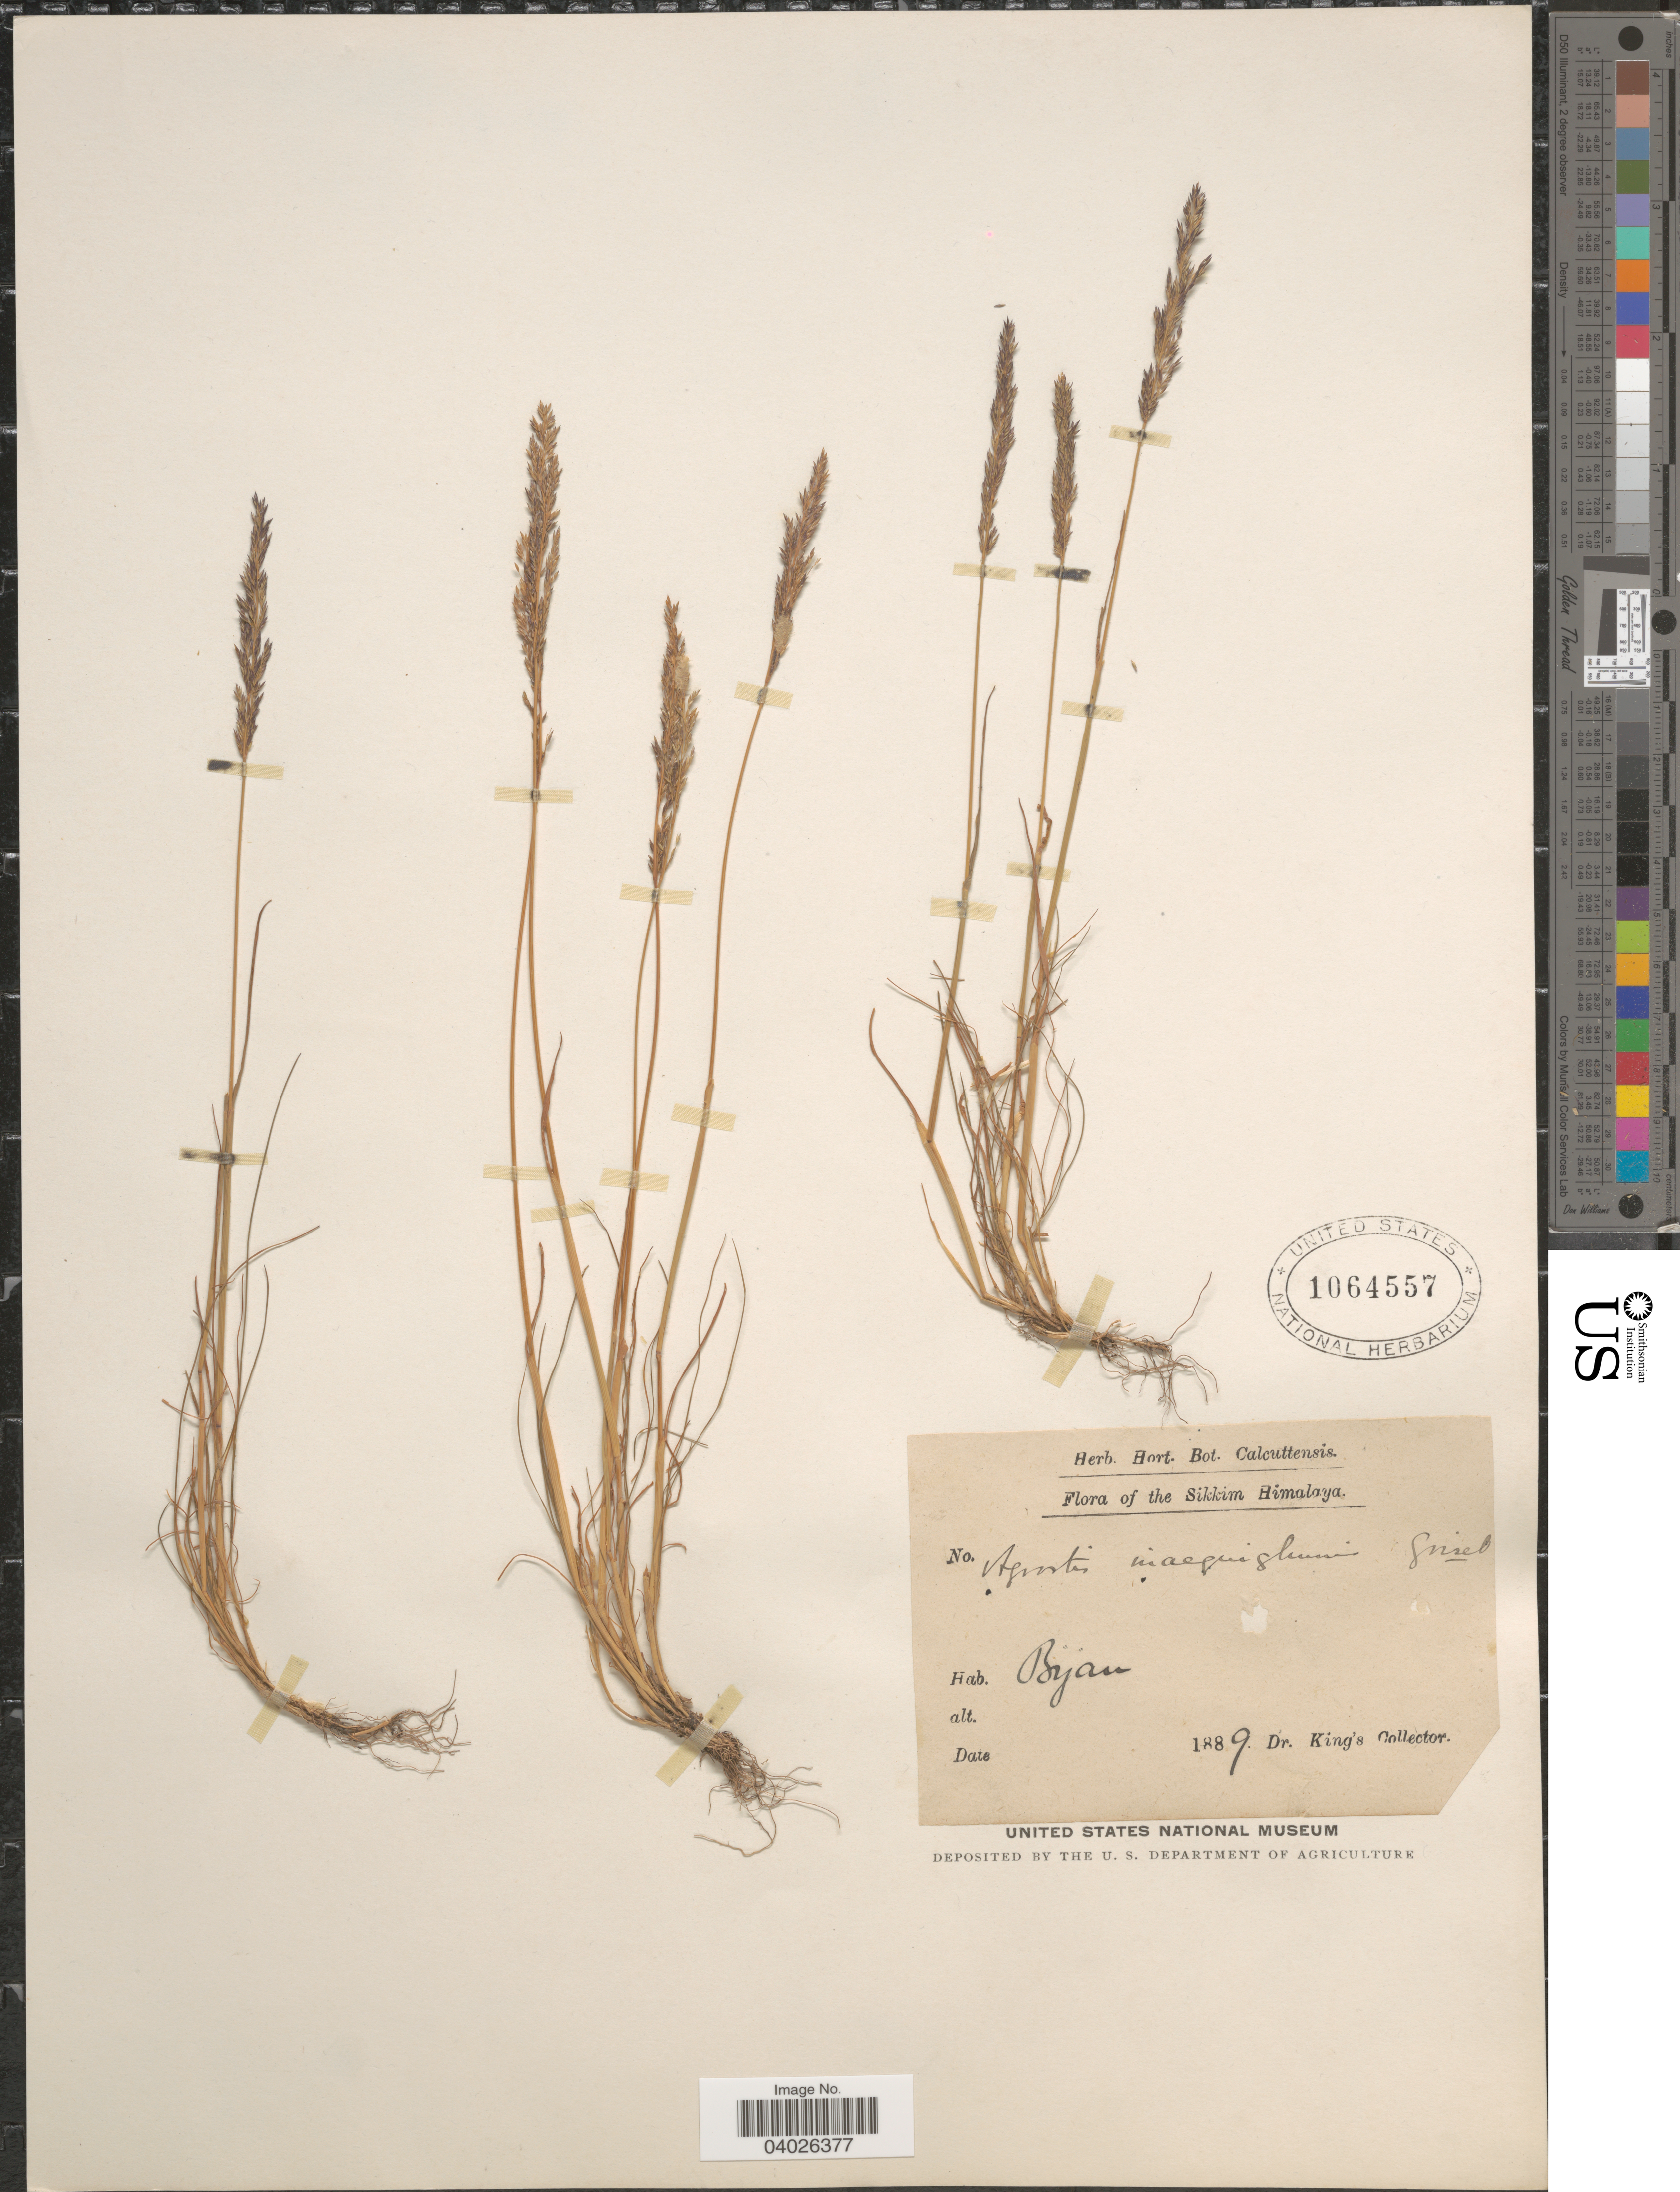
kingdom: Plantae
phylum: Tracheophyta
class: Liliopsida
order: Poales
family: Poaceae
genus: Agrostis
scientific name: Agrostis inaequiglumis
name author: Griseb.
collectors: Dr. King's collector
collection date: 1889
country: India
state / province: Sikkim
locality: The Sikkim Himalaya. Bijan.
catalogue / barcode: US 1064557